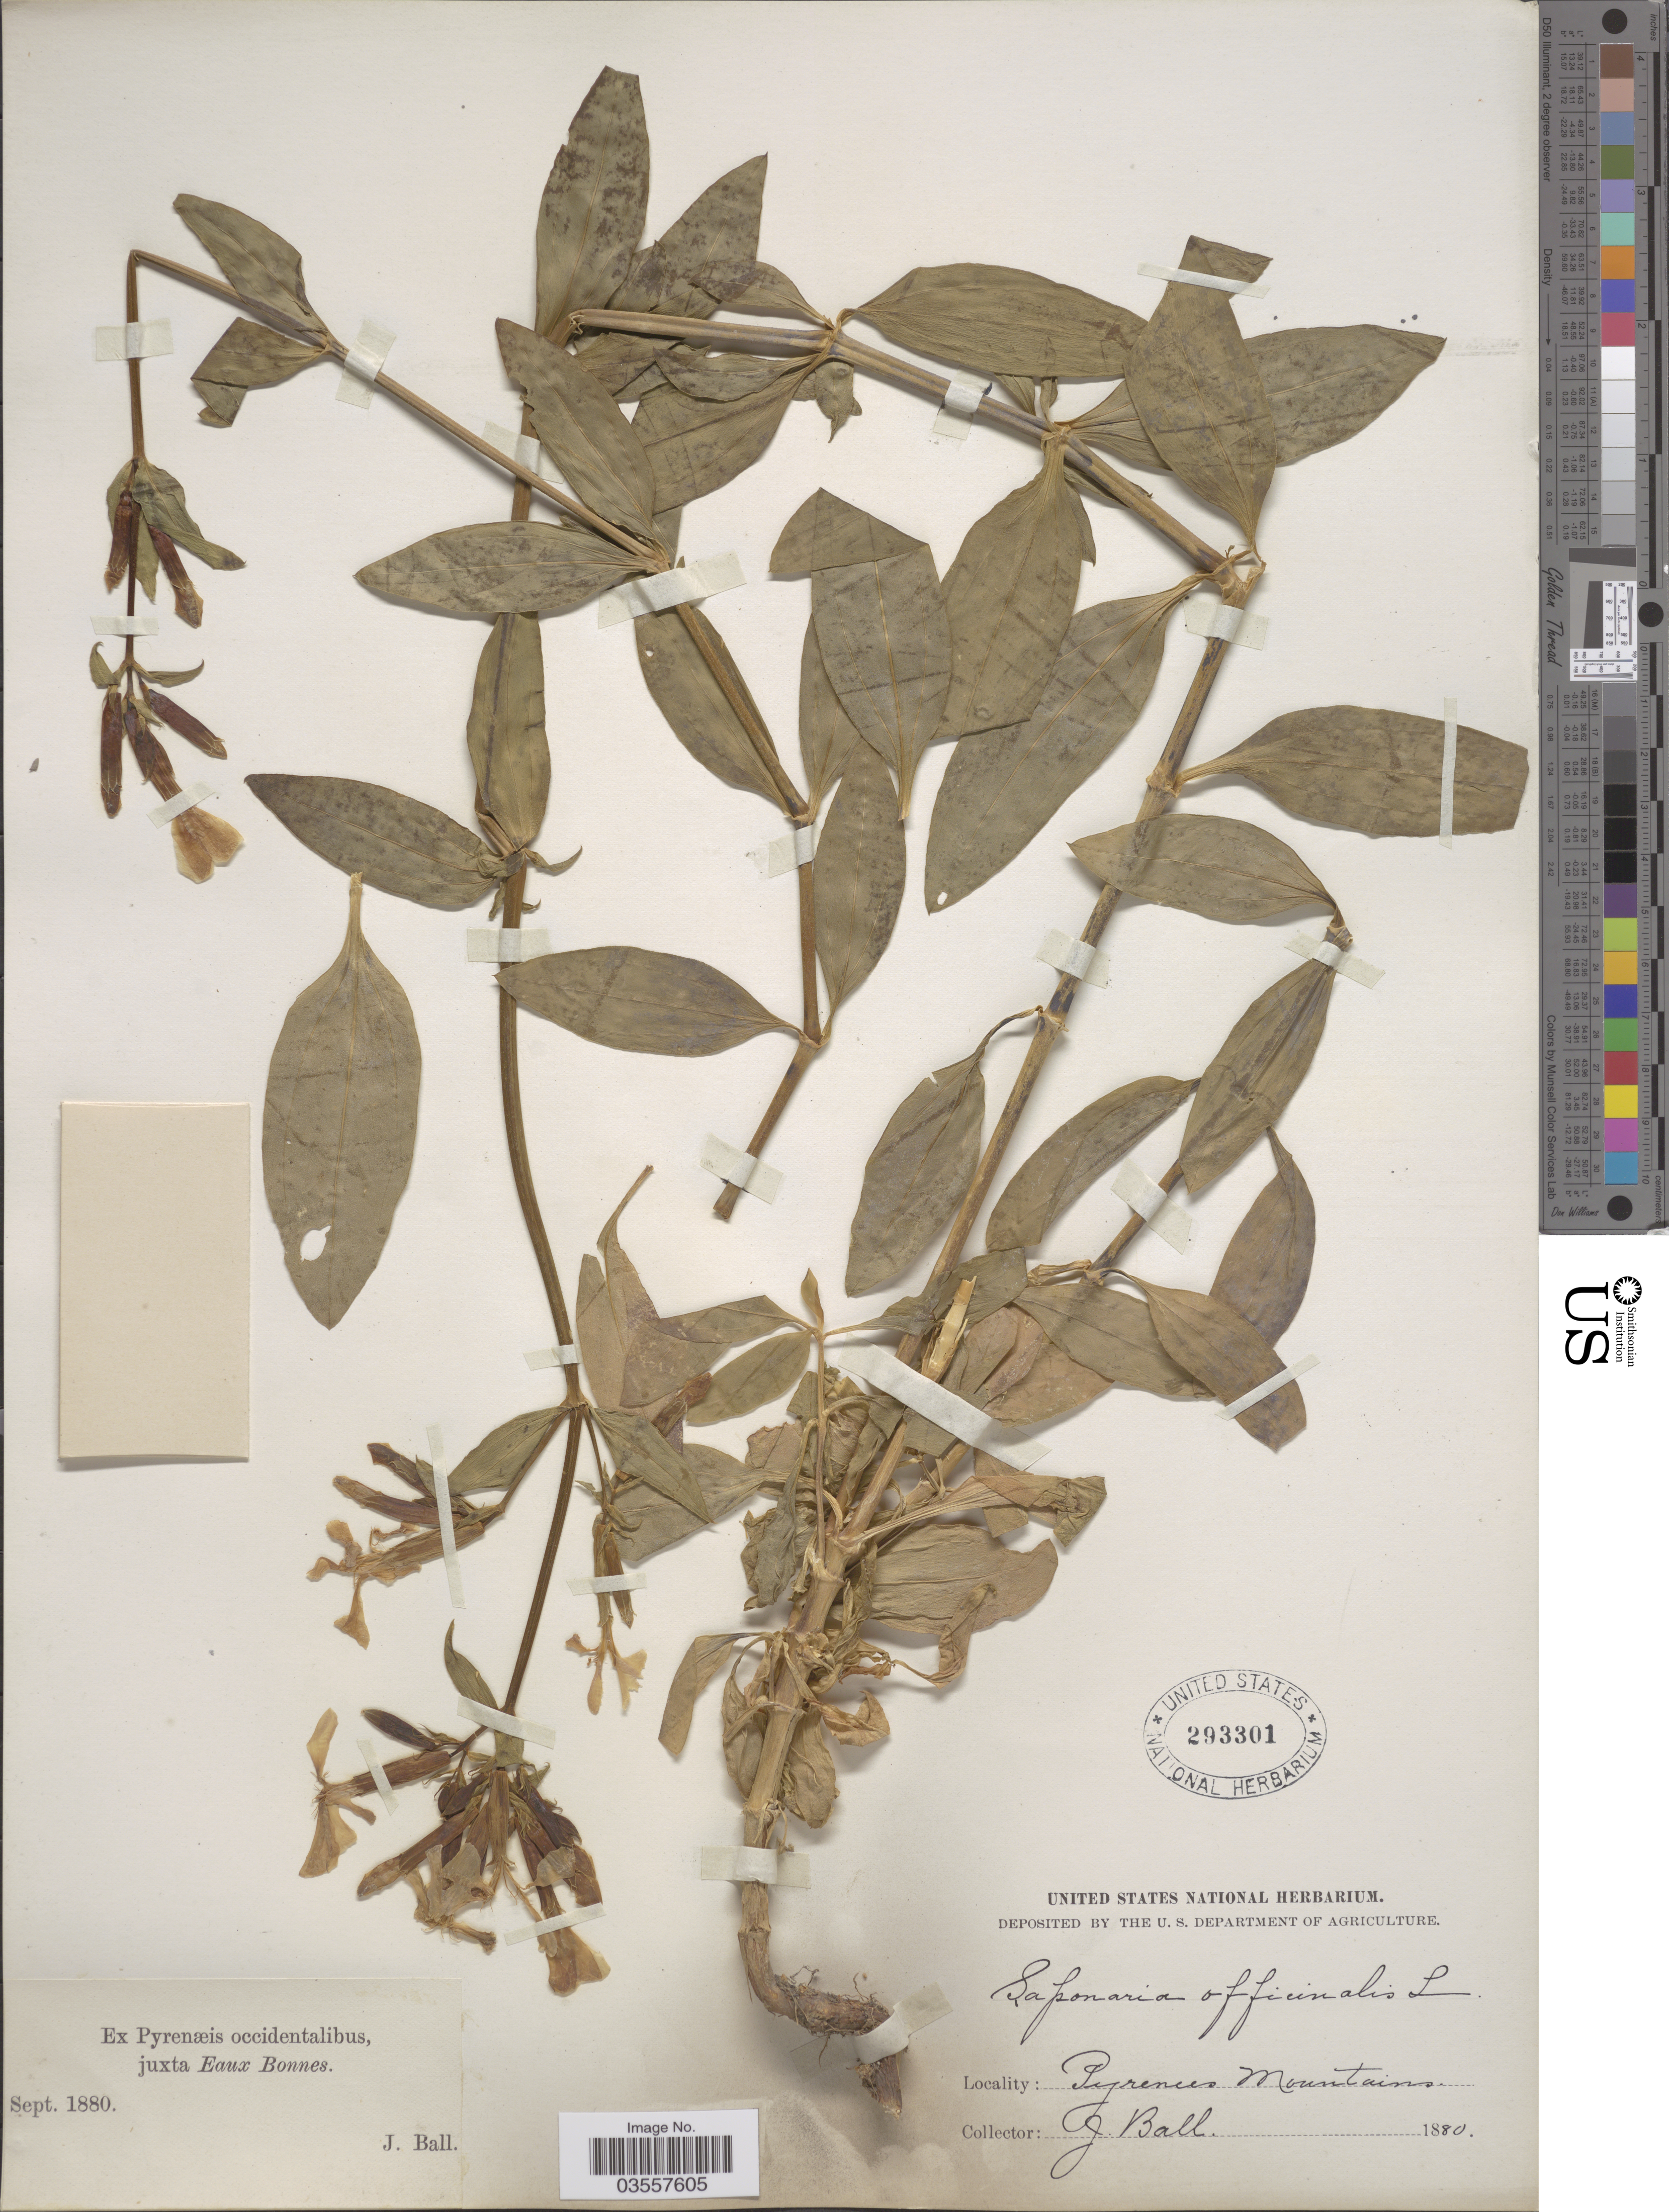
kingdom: Plantae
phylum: Tracheophyta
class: Magnoliopsida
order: Caryophyllales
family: Caryophyllaceae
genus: Saponaria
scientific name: Saponaria officinalis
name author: L.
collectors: J. Ball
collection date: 1880-09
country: France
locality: Ex Pyrenæis occidentalibus, juxta Eaux Bonnes. Pyrenees Mountains.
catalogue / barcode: US 293301